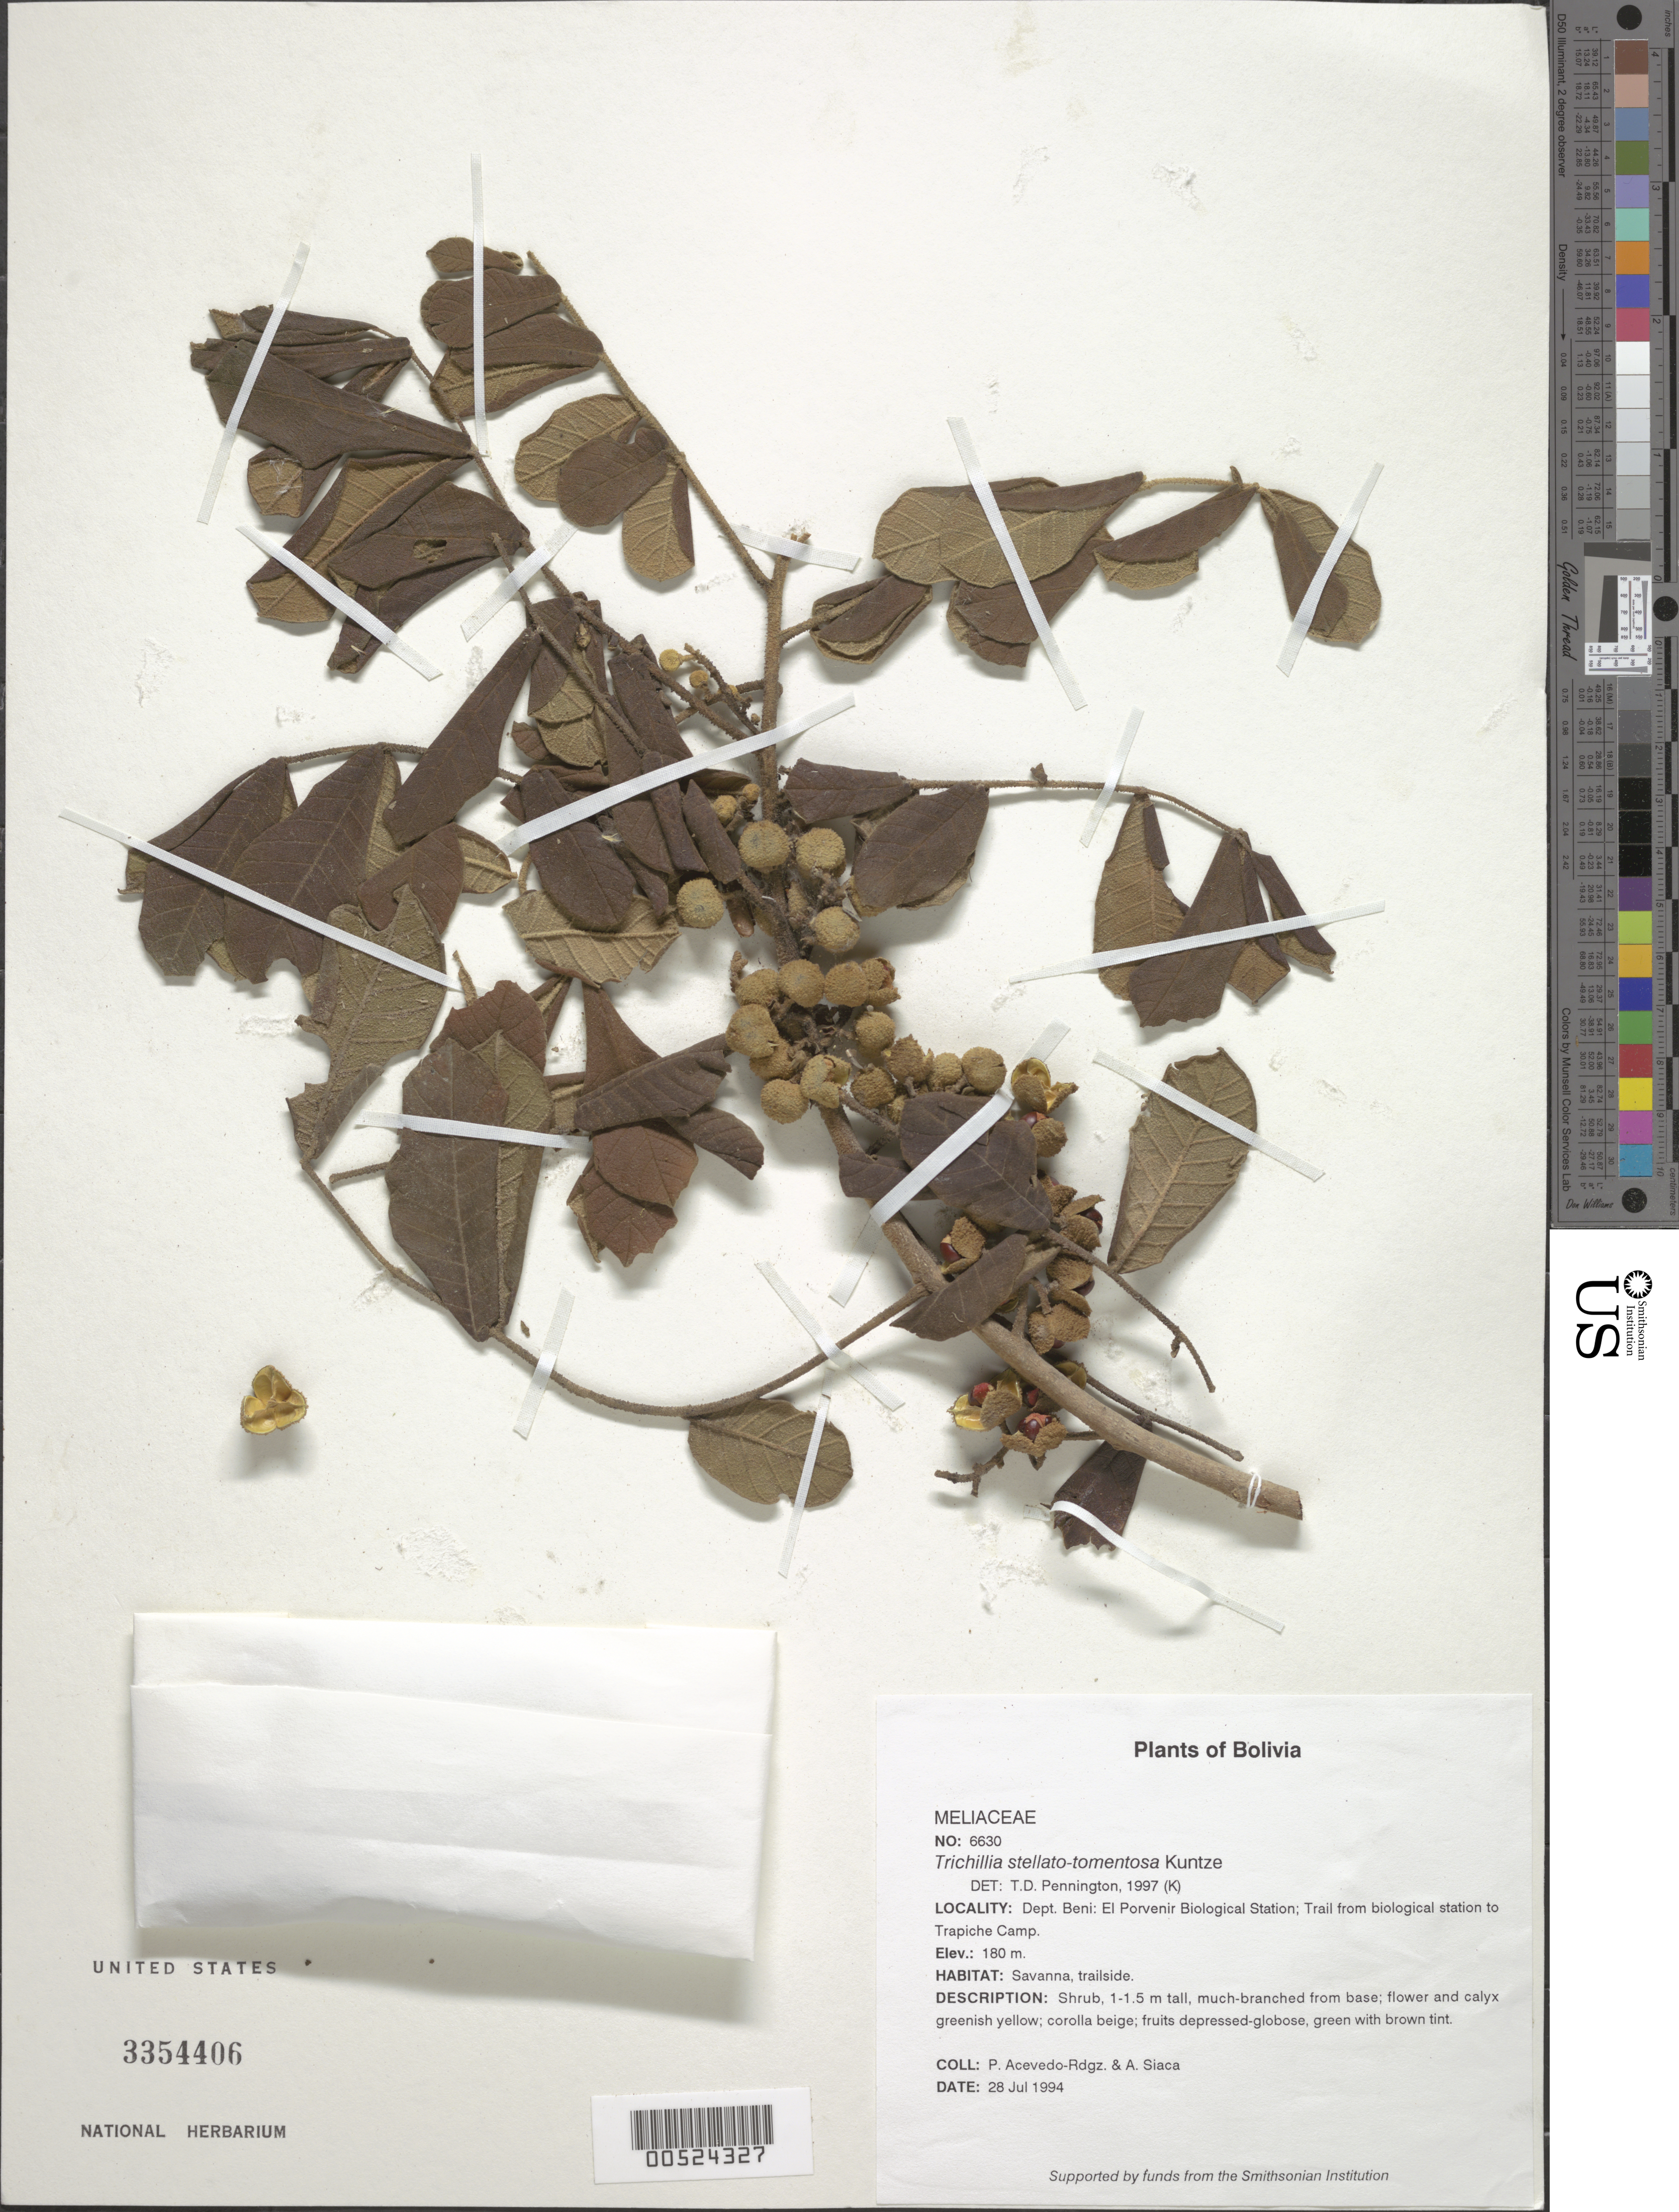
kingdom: Plantae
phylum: Tracheophyta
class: Magnoliopsida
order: Sapindales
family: Meliaceae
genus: Trichilia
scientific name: Trichilia stellatotomentosa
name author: Kuntze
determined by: Pennington, T. D., (K)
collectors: P. Acevedo-Rodr. & A. Siaca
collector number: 6630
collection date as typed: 28 Jul 1994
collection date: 1994-07-28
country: Bolivia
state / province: Beni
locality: Depart. Beni, El Porvenir Biological Station. Trail from biological station to Trapiche Camp.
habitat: Savanna, trailside.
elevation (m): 180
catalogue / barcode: US 3354406